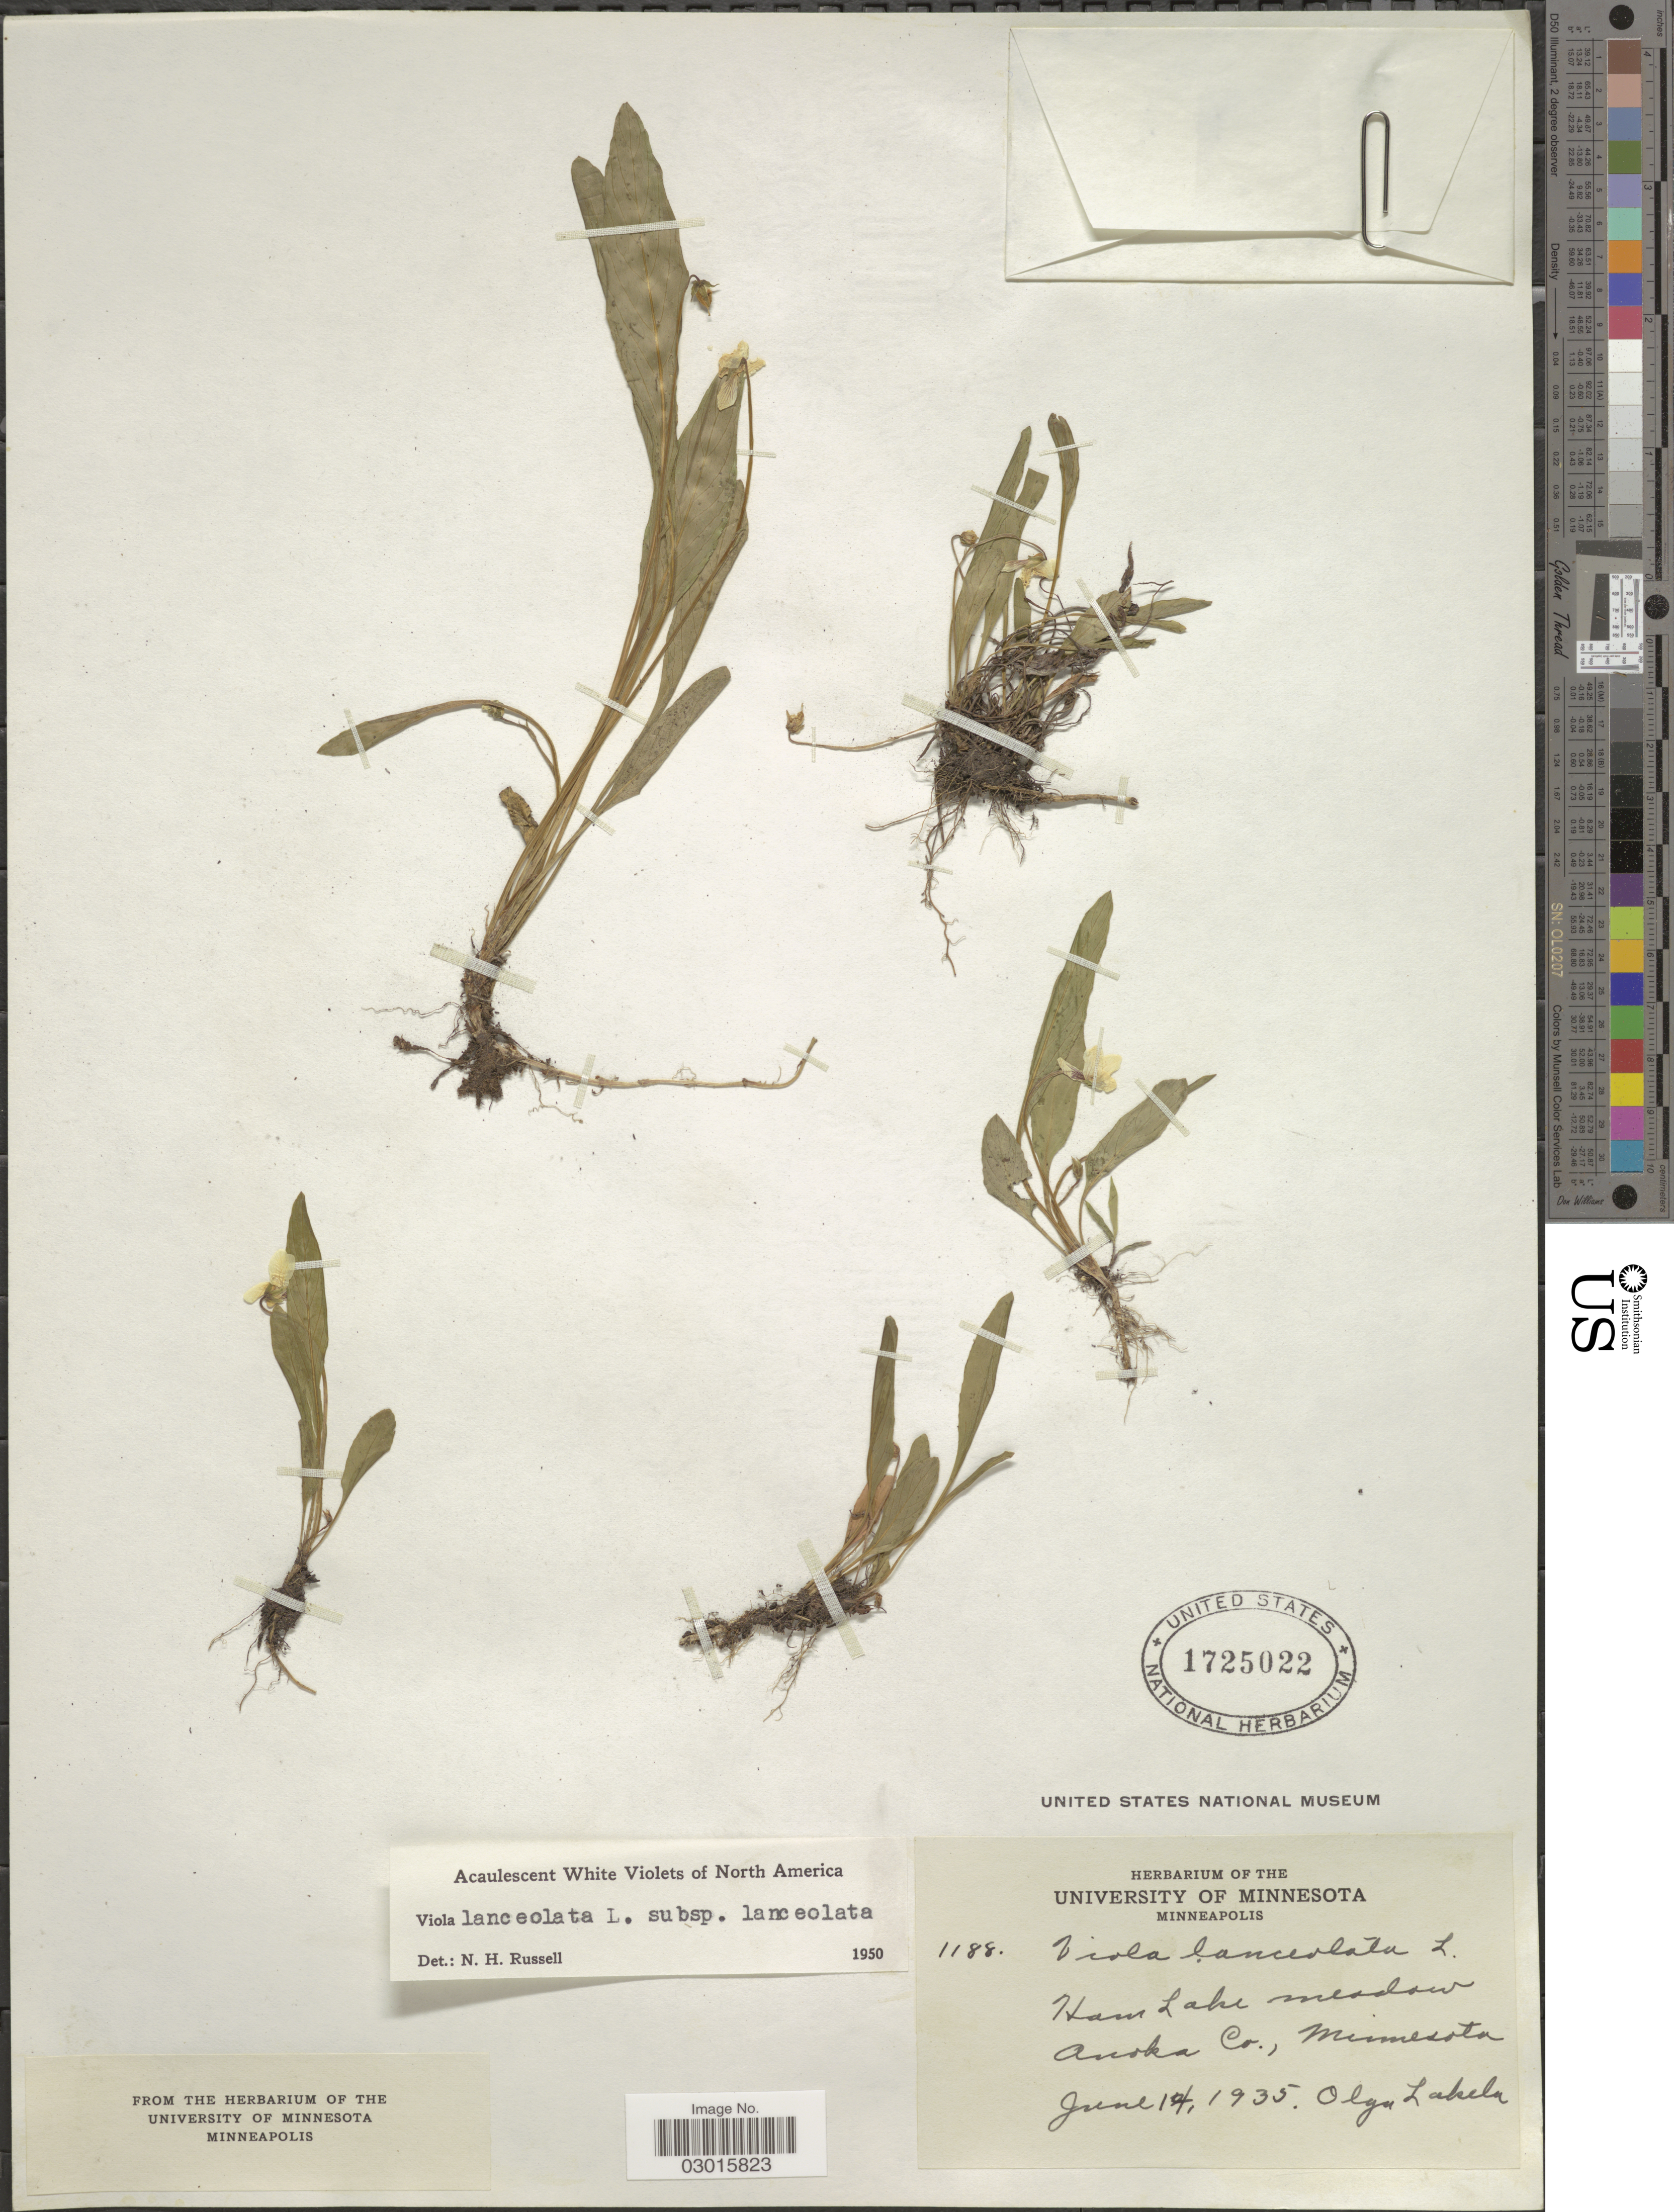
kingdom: Plantae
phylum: Tracheophyta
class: Magnoliopsida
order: Malpighiales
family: Violaceae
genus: Viola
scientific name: Viola lanceolata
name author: L.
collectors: O. K. Lakela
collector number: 1188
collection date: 1935-06-14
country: United States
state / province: Minnesota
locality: Ham Lake meadow Anoka Co.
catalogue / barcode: US 1725022